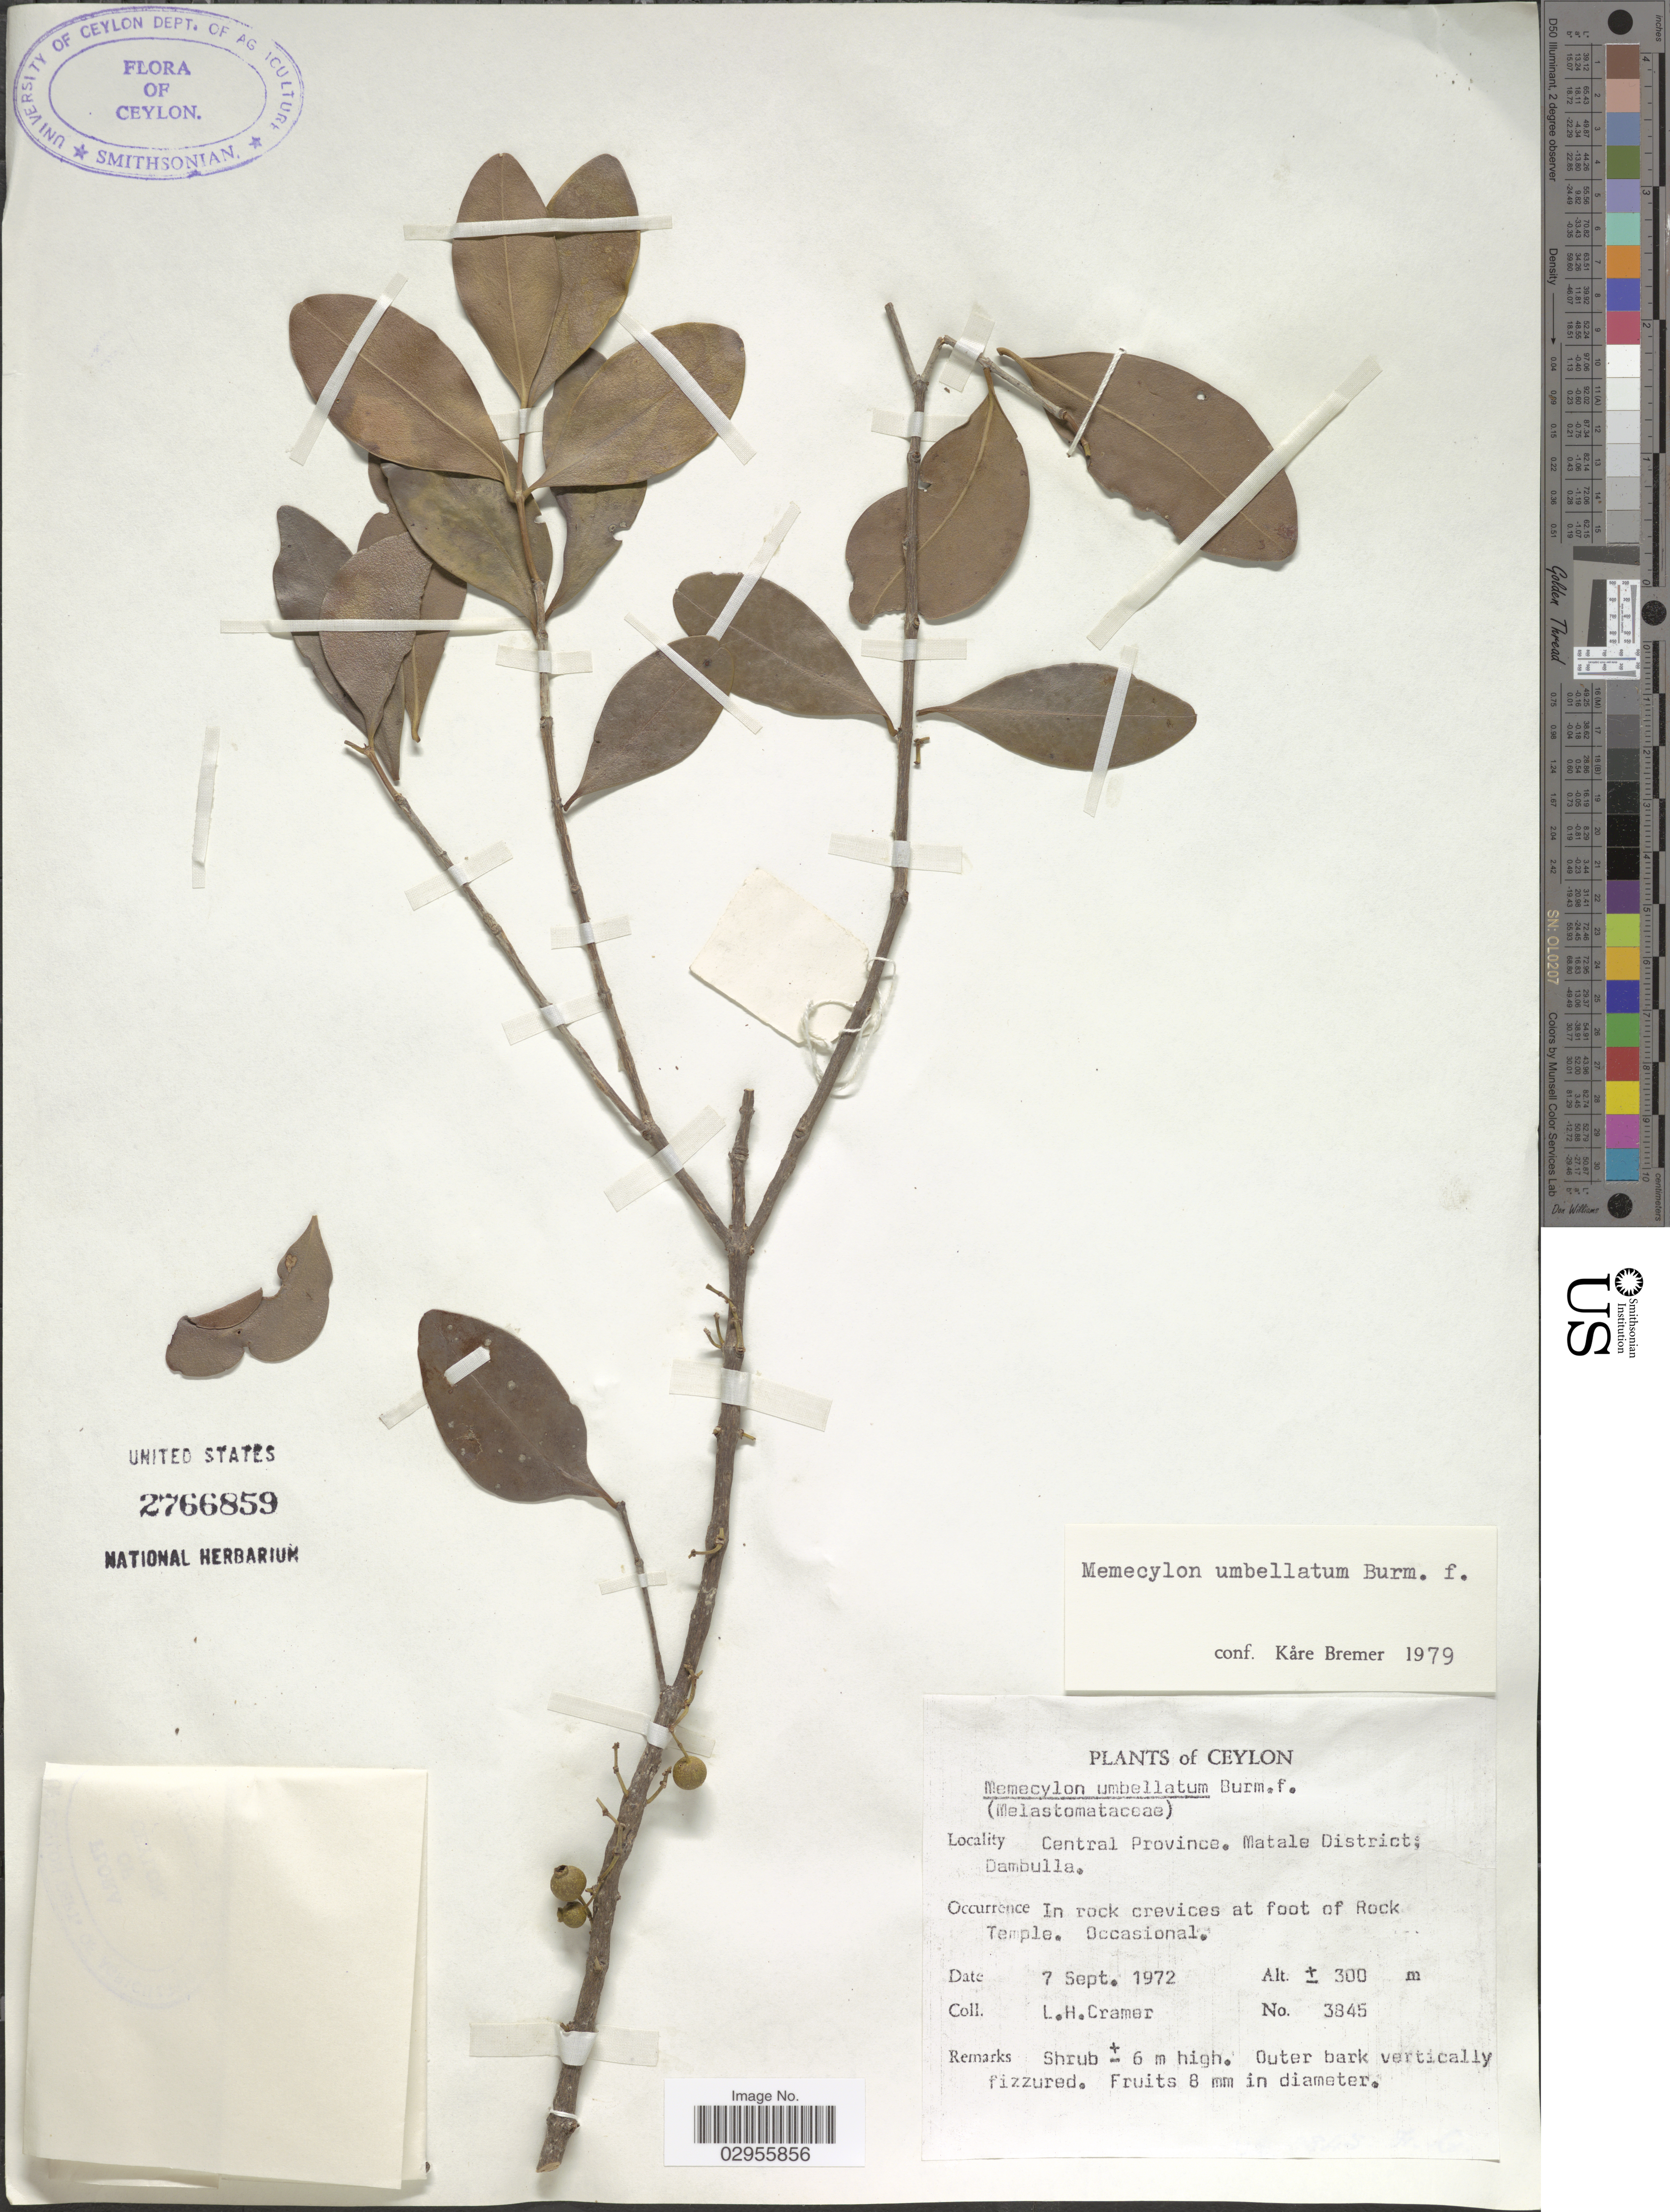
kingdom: Plantae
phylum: Tracheophyta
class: Magnoliopsida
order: Myrtales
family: Melastomataceae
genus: Memecylon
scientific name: Memecylon umbellatum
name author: Burm. f.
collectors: L. H. Cramer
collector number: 3845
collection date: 1972-09-07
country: Sri Lanka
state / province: Central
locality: Ceylon. Matale District; Dambulla. Foot of Rock Temple.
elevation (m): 300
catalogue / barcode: US 2766859